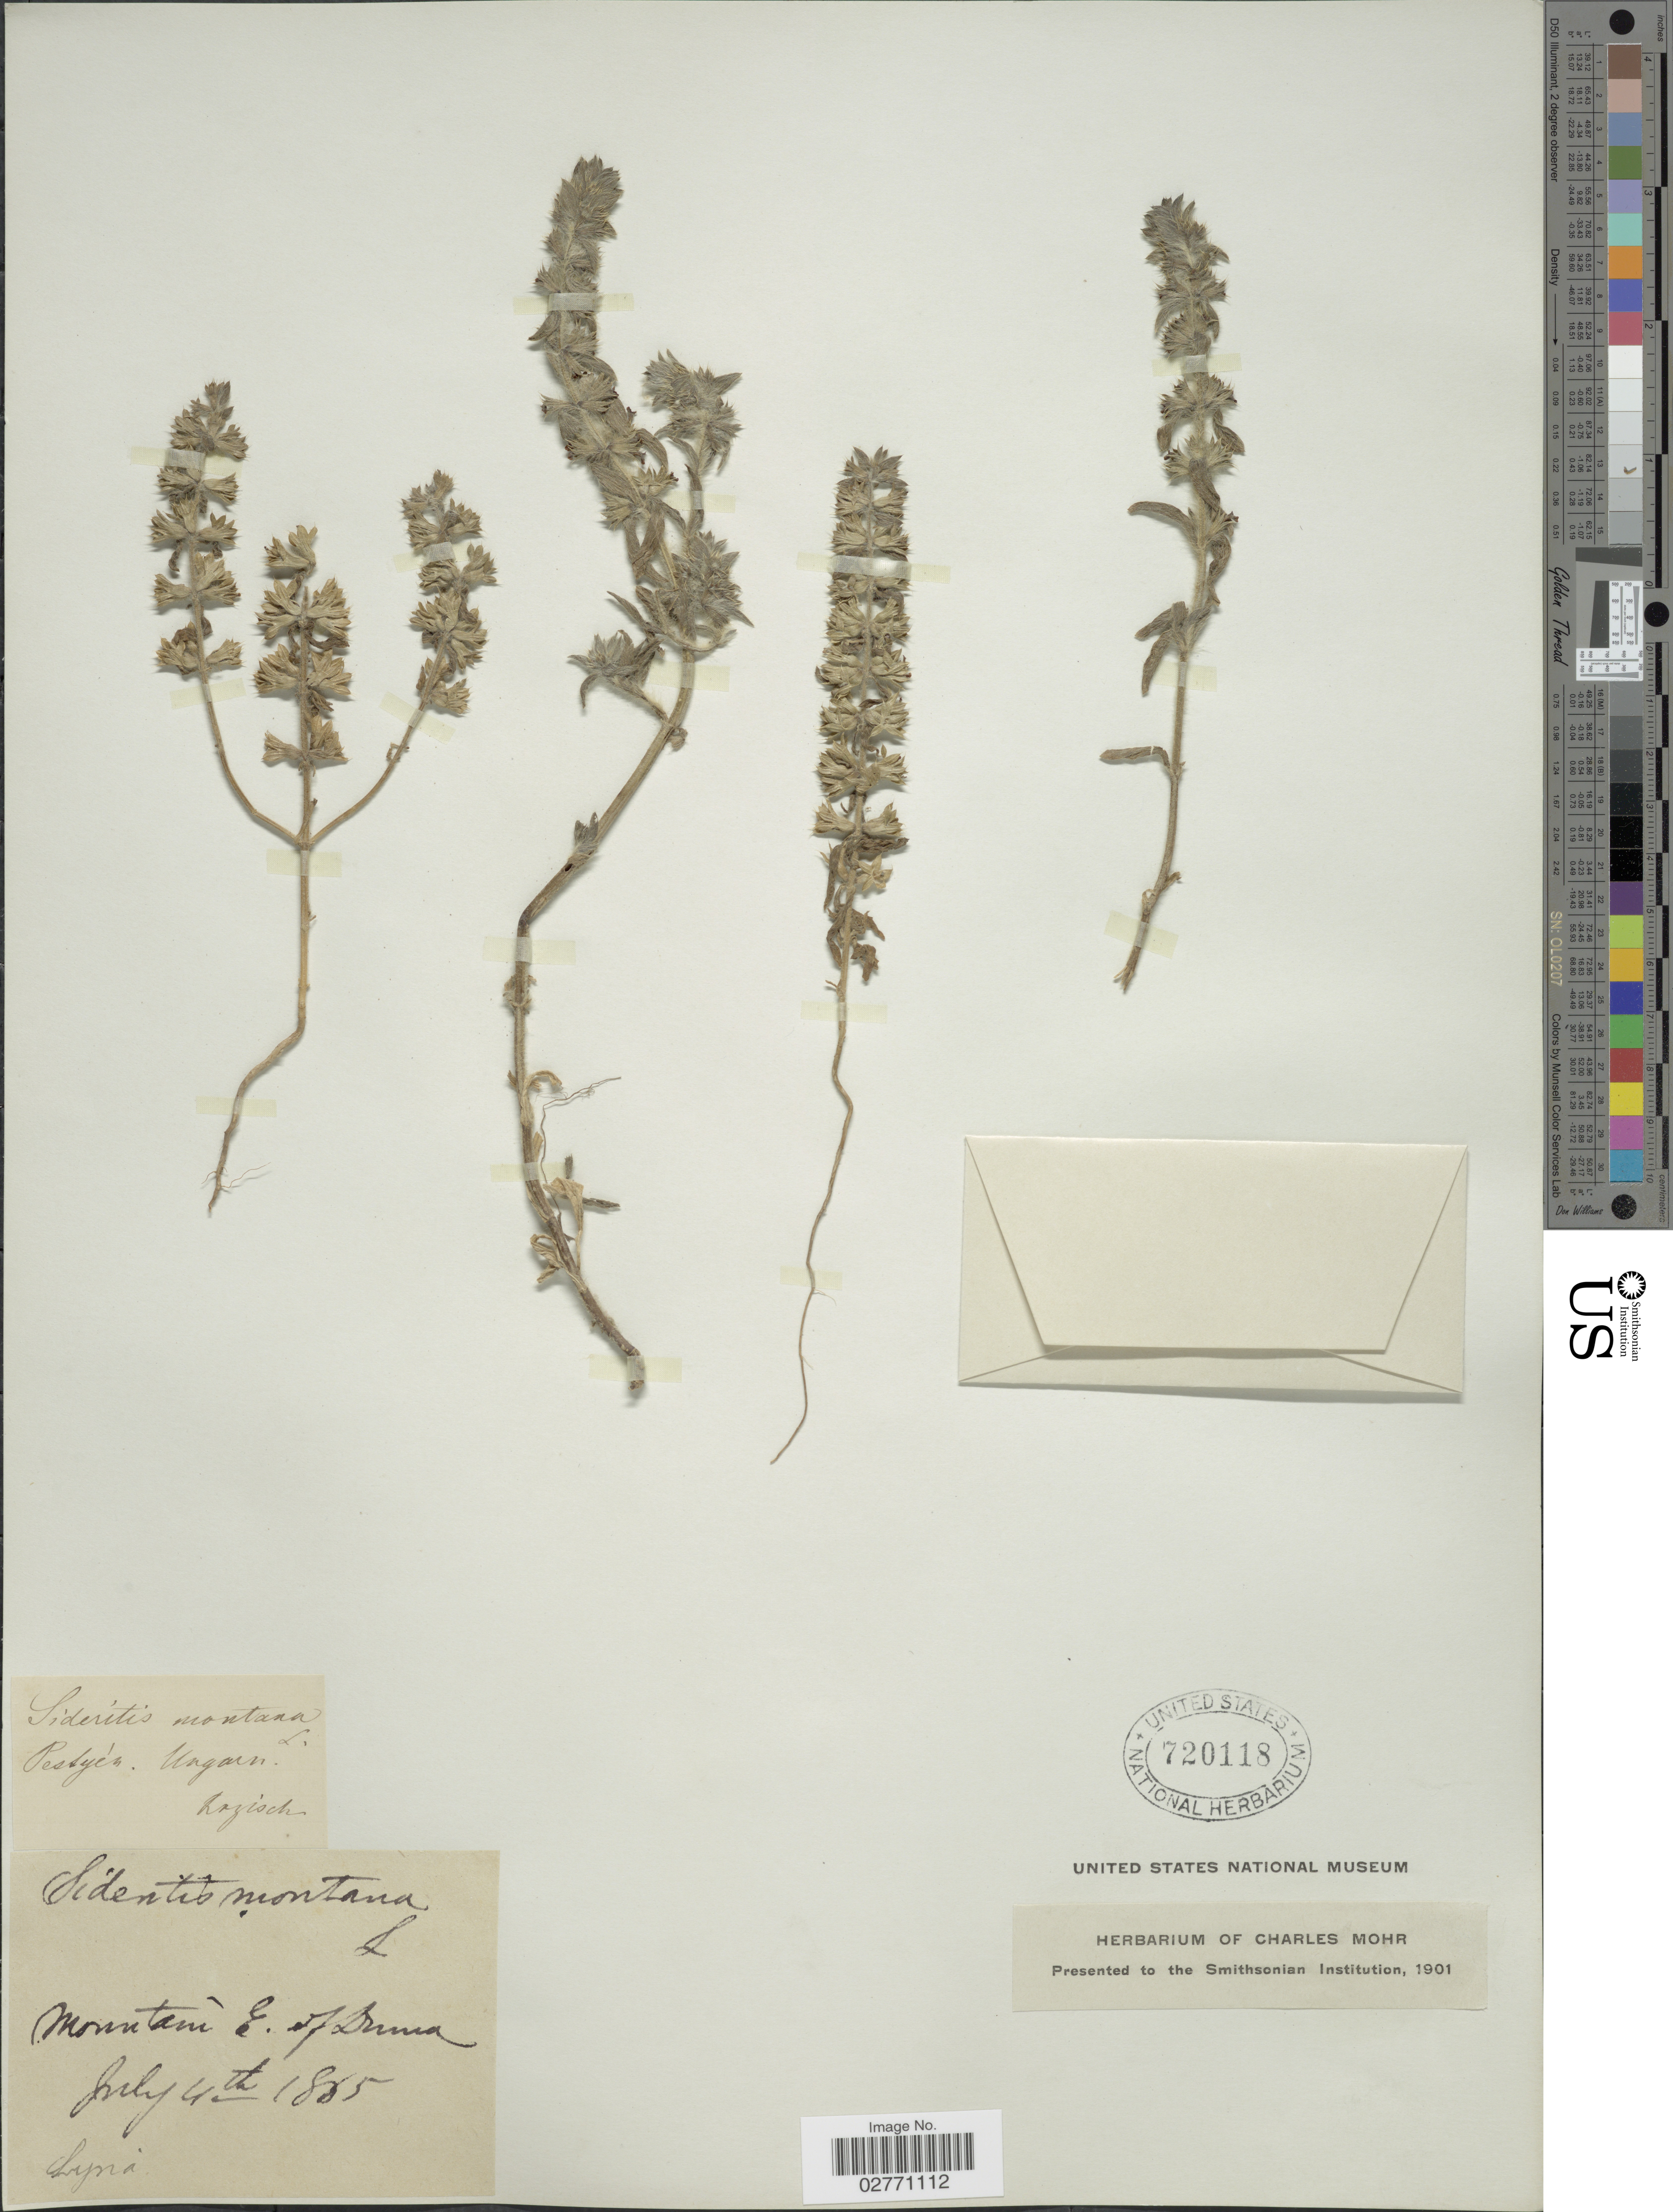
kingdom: Plantae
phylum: Tracheophyta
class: Magnoliopsida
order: Lamiales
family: Lamiaceae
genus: Sideritis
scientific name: Sideritis montana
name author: L.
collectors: Krzisch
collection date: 1885-07-04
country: Hungary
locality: Pestyèr. Ungarn. Mountain E. of Duma.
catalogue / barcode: US 720118